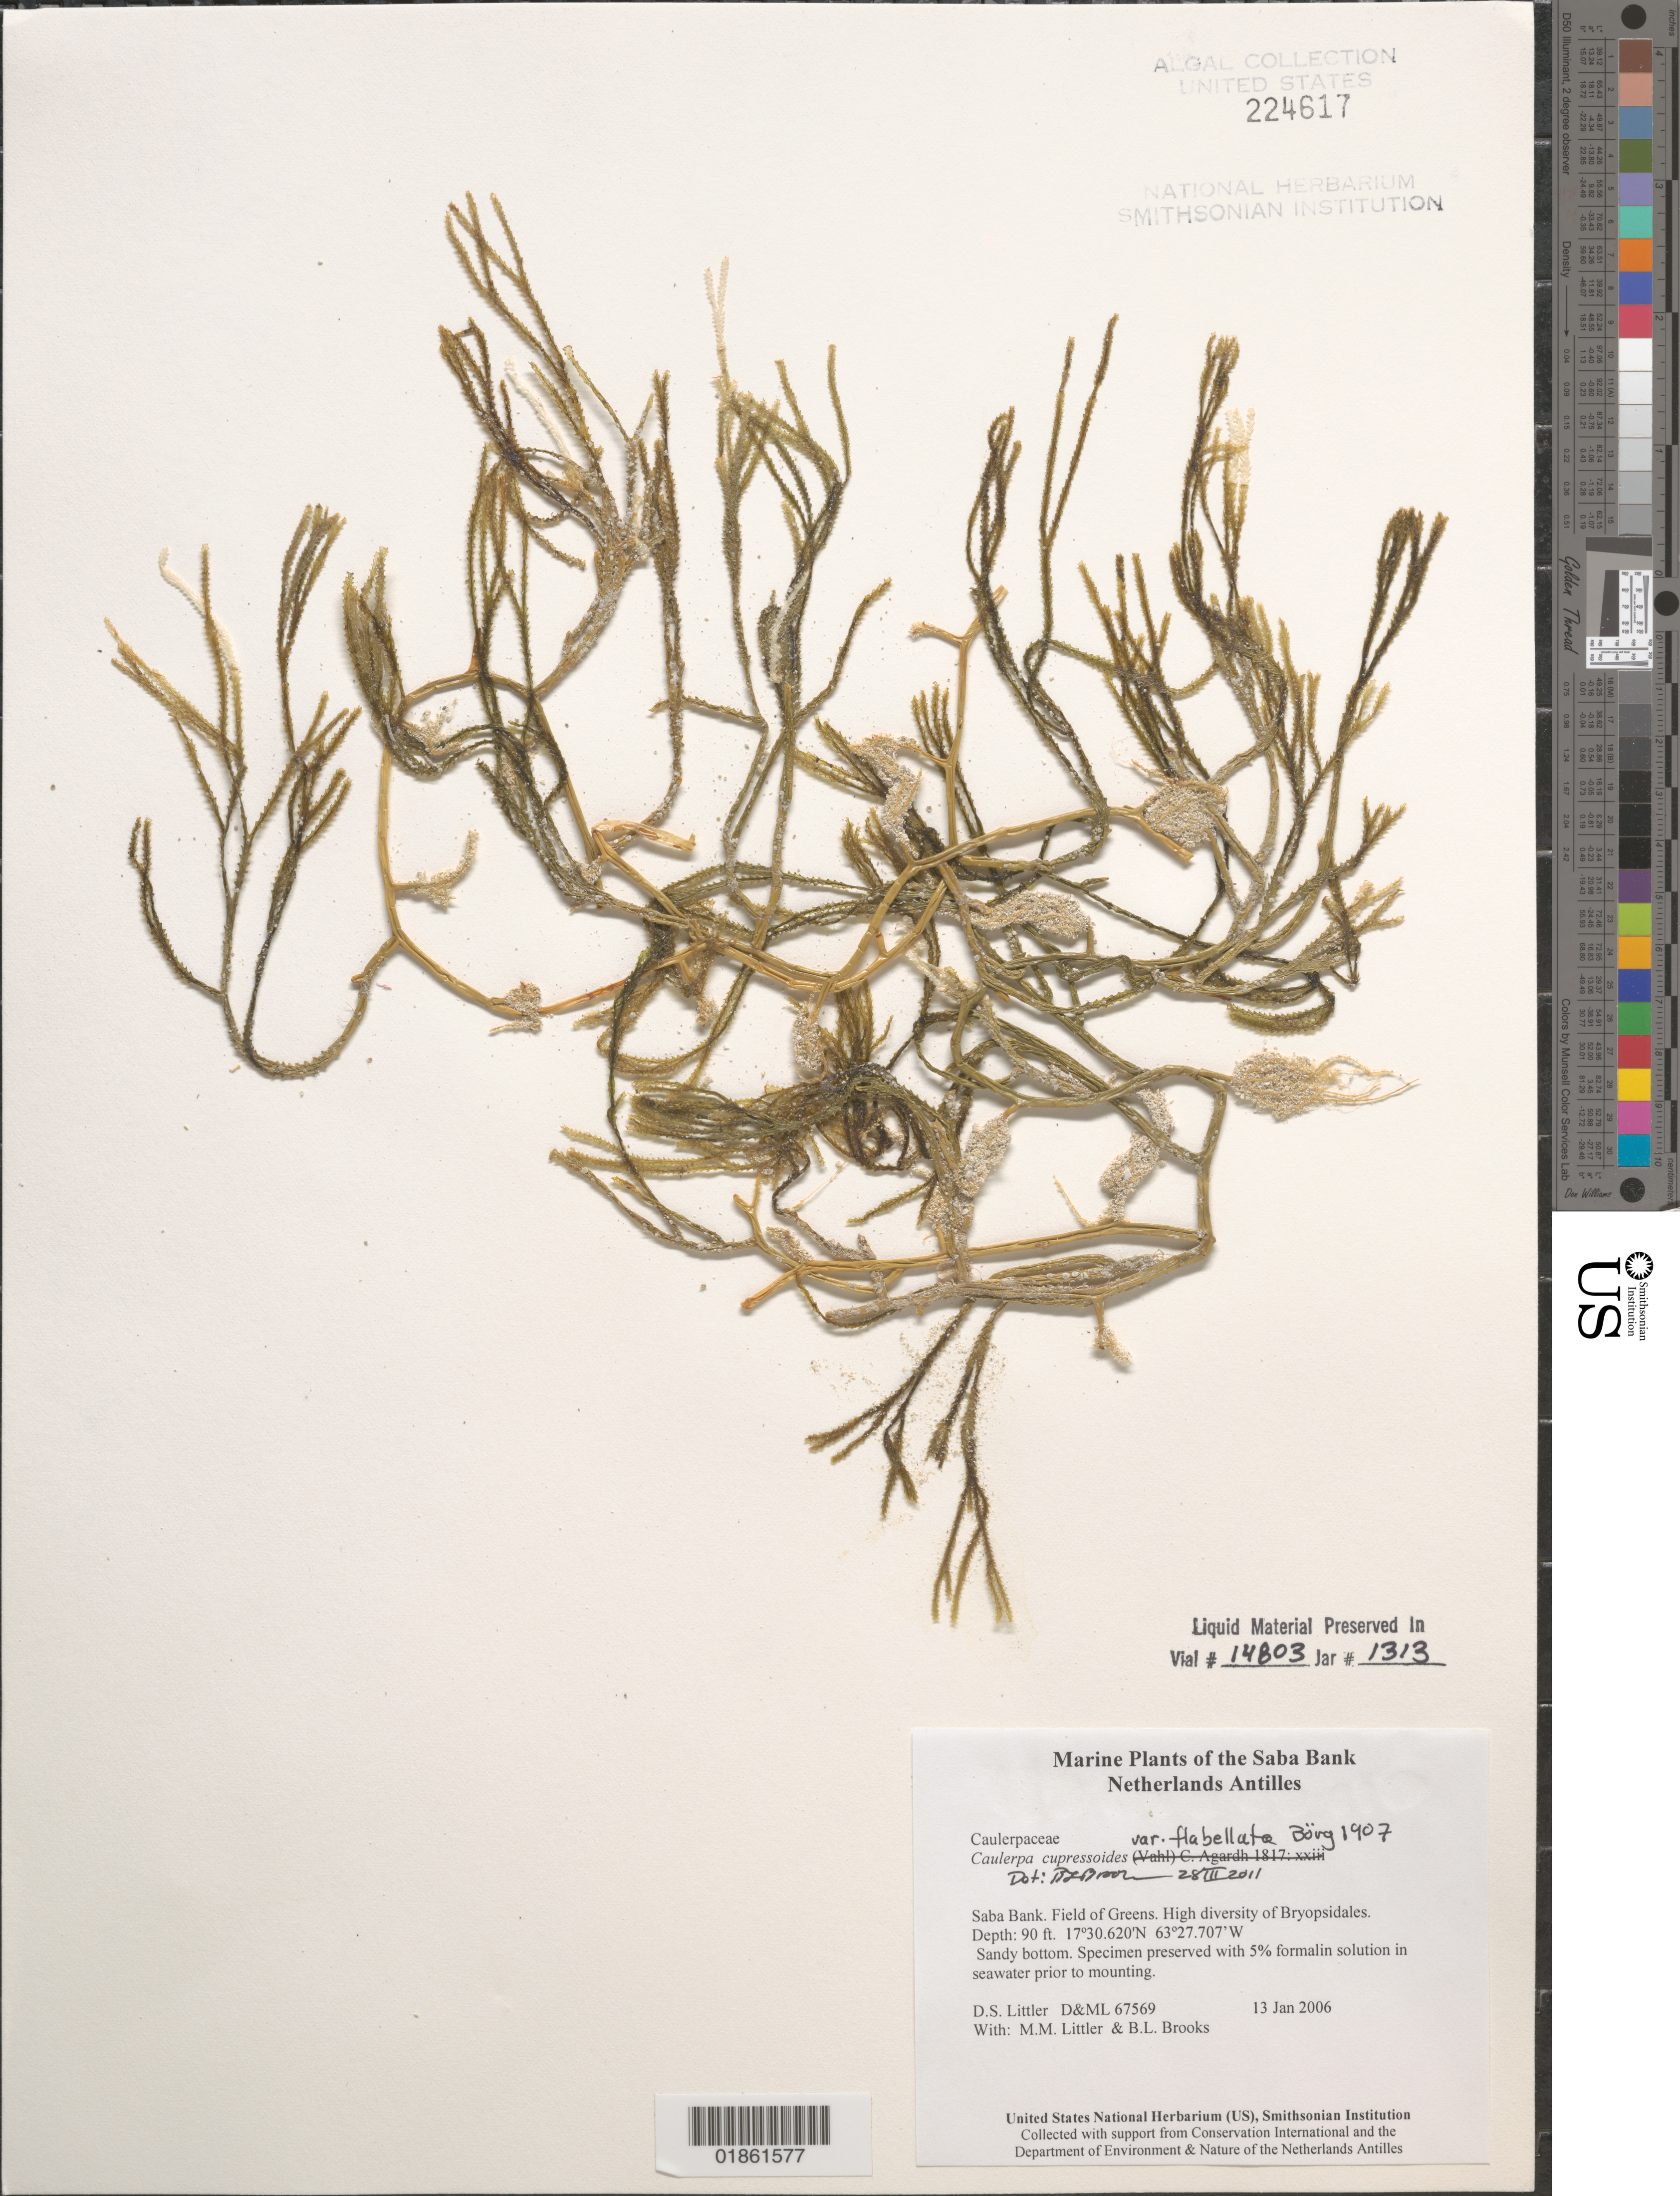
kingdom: Plantae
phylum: Chlorophyta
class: Ulvophyceae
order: Bryopsidales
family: Caulerpaceae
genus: Caulerpa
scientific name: Caulerpa cupressoides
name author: (Vahl) C. Agardh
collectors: M. M. Littler, D. S. Littler & B. Brooks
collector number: D&ML 67569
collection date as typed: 13 Jan 2006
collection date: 2006-01-13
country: Netherlands Antilles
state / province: ABC Islands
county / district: Saba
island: Saba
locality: Field of Greens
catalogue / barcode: US 224617